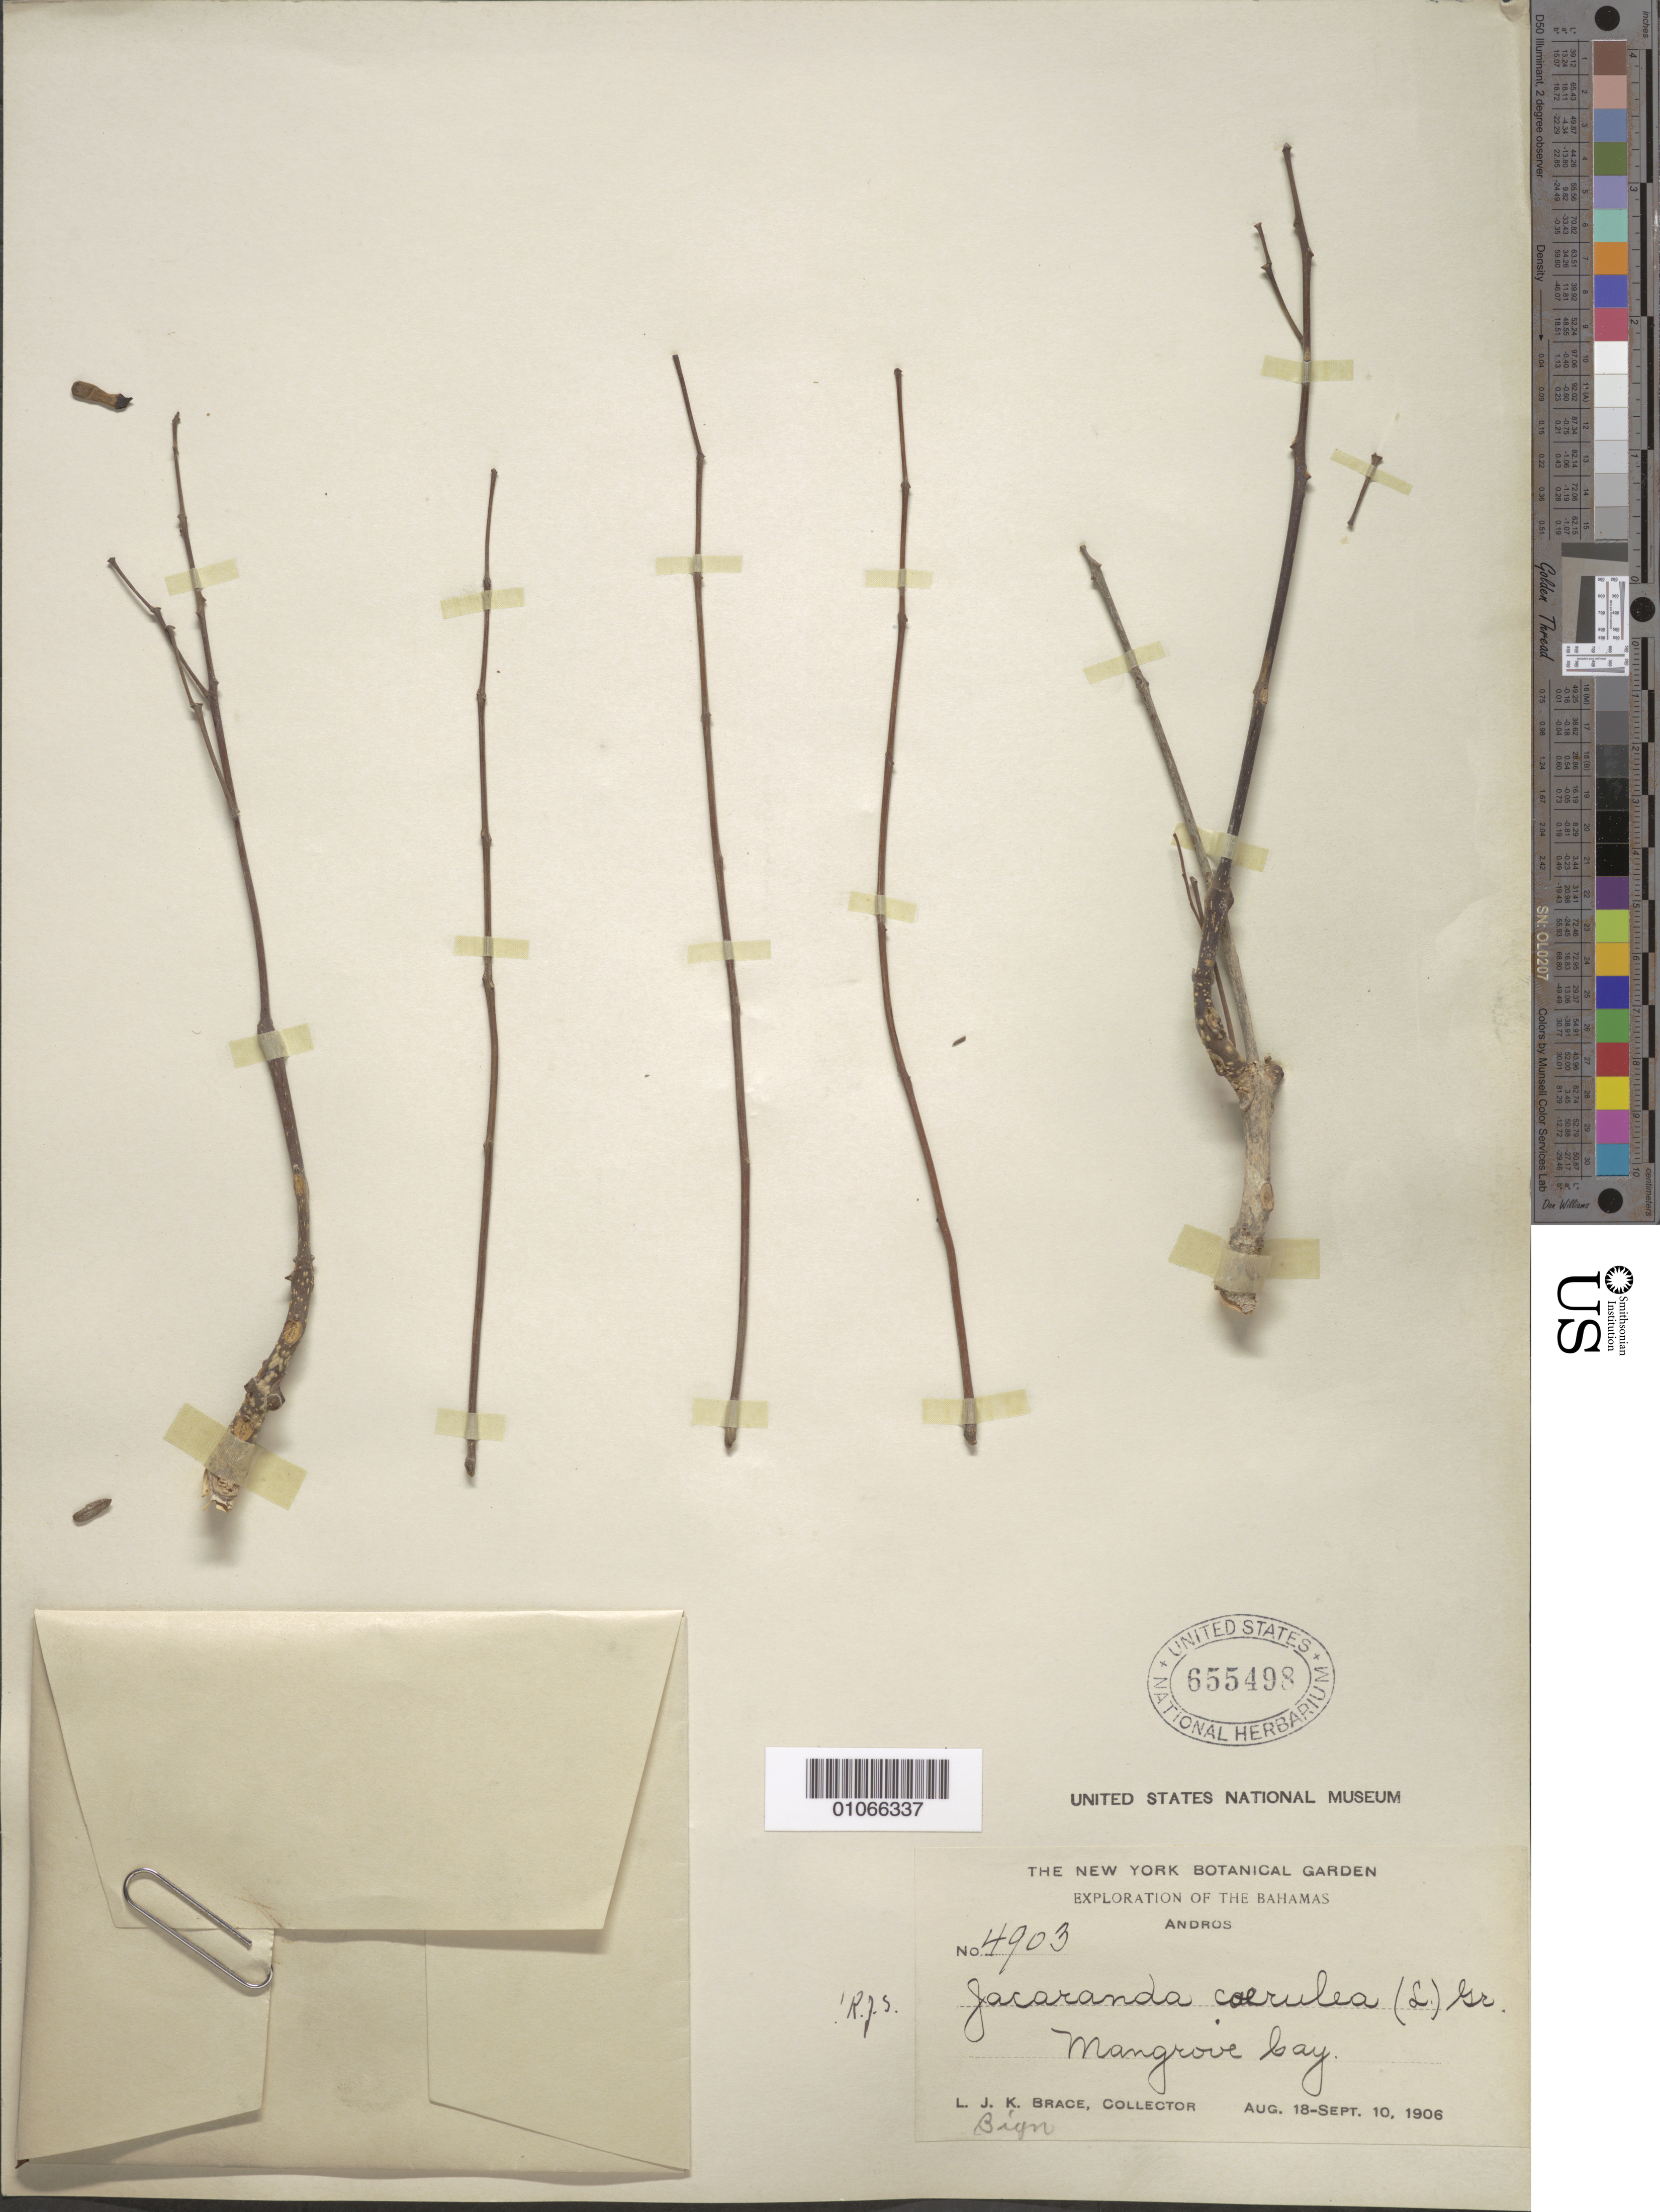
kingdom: Plantae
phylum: Tracheophyta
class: Magnoliopsida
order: Lamiales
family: Bignoniaceae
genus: Jacaranda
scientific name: Jacaranda caerulea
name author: (L.) J. St.-Hil.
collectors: L. J. K. Brace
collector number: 4903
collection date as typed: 18 Aug 1906 to 10 Sep 1906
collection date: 1906-08-18/1906-09-10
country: Bahamas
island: Andros I.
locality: Mangrove bay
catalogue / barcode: US 655498